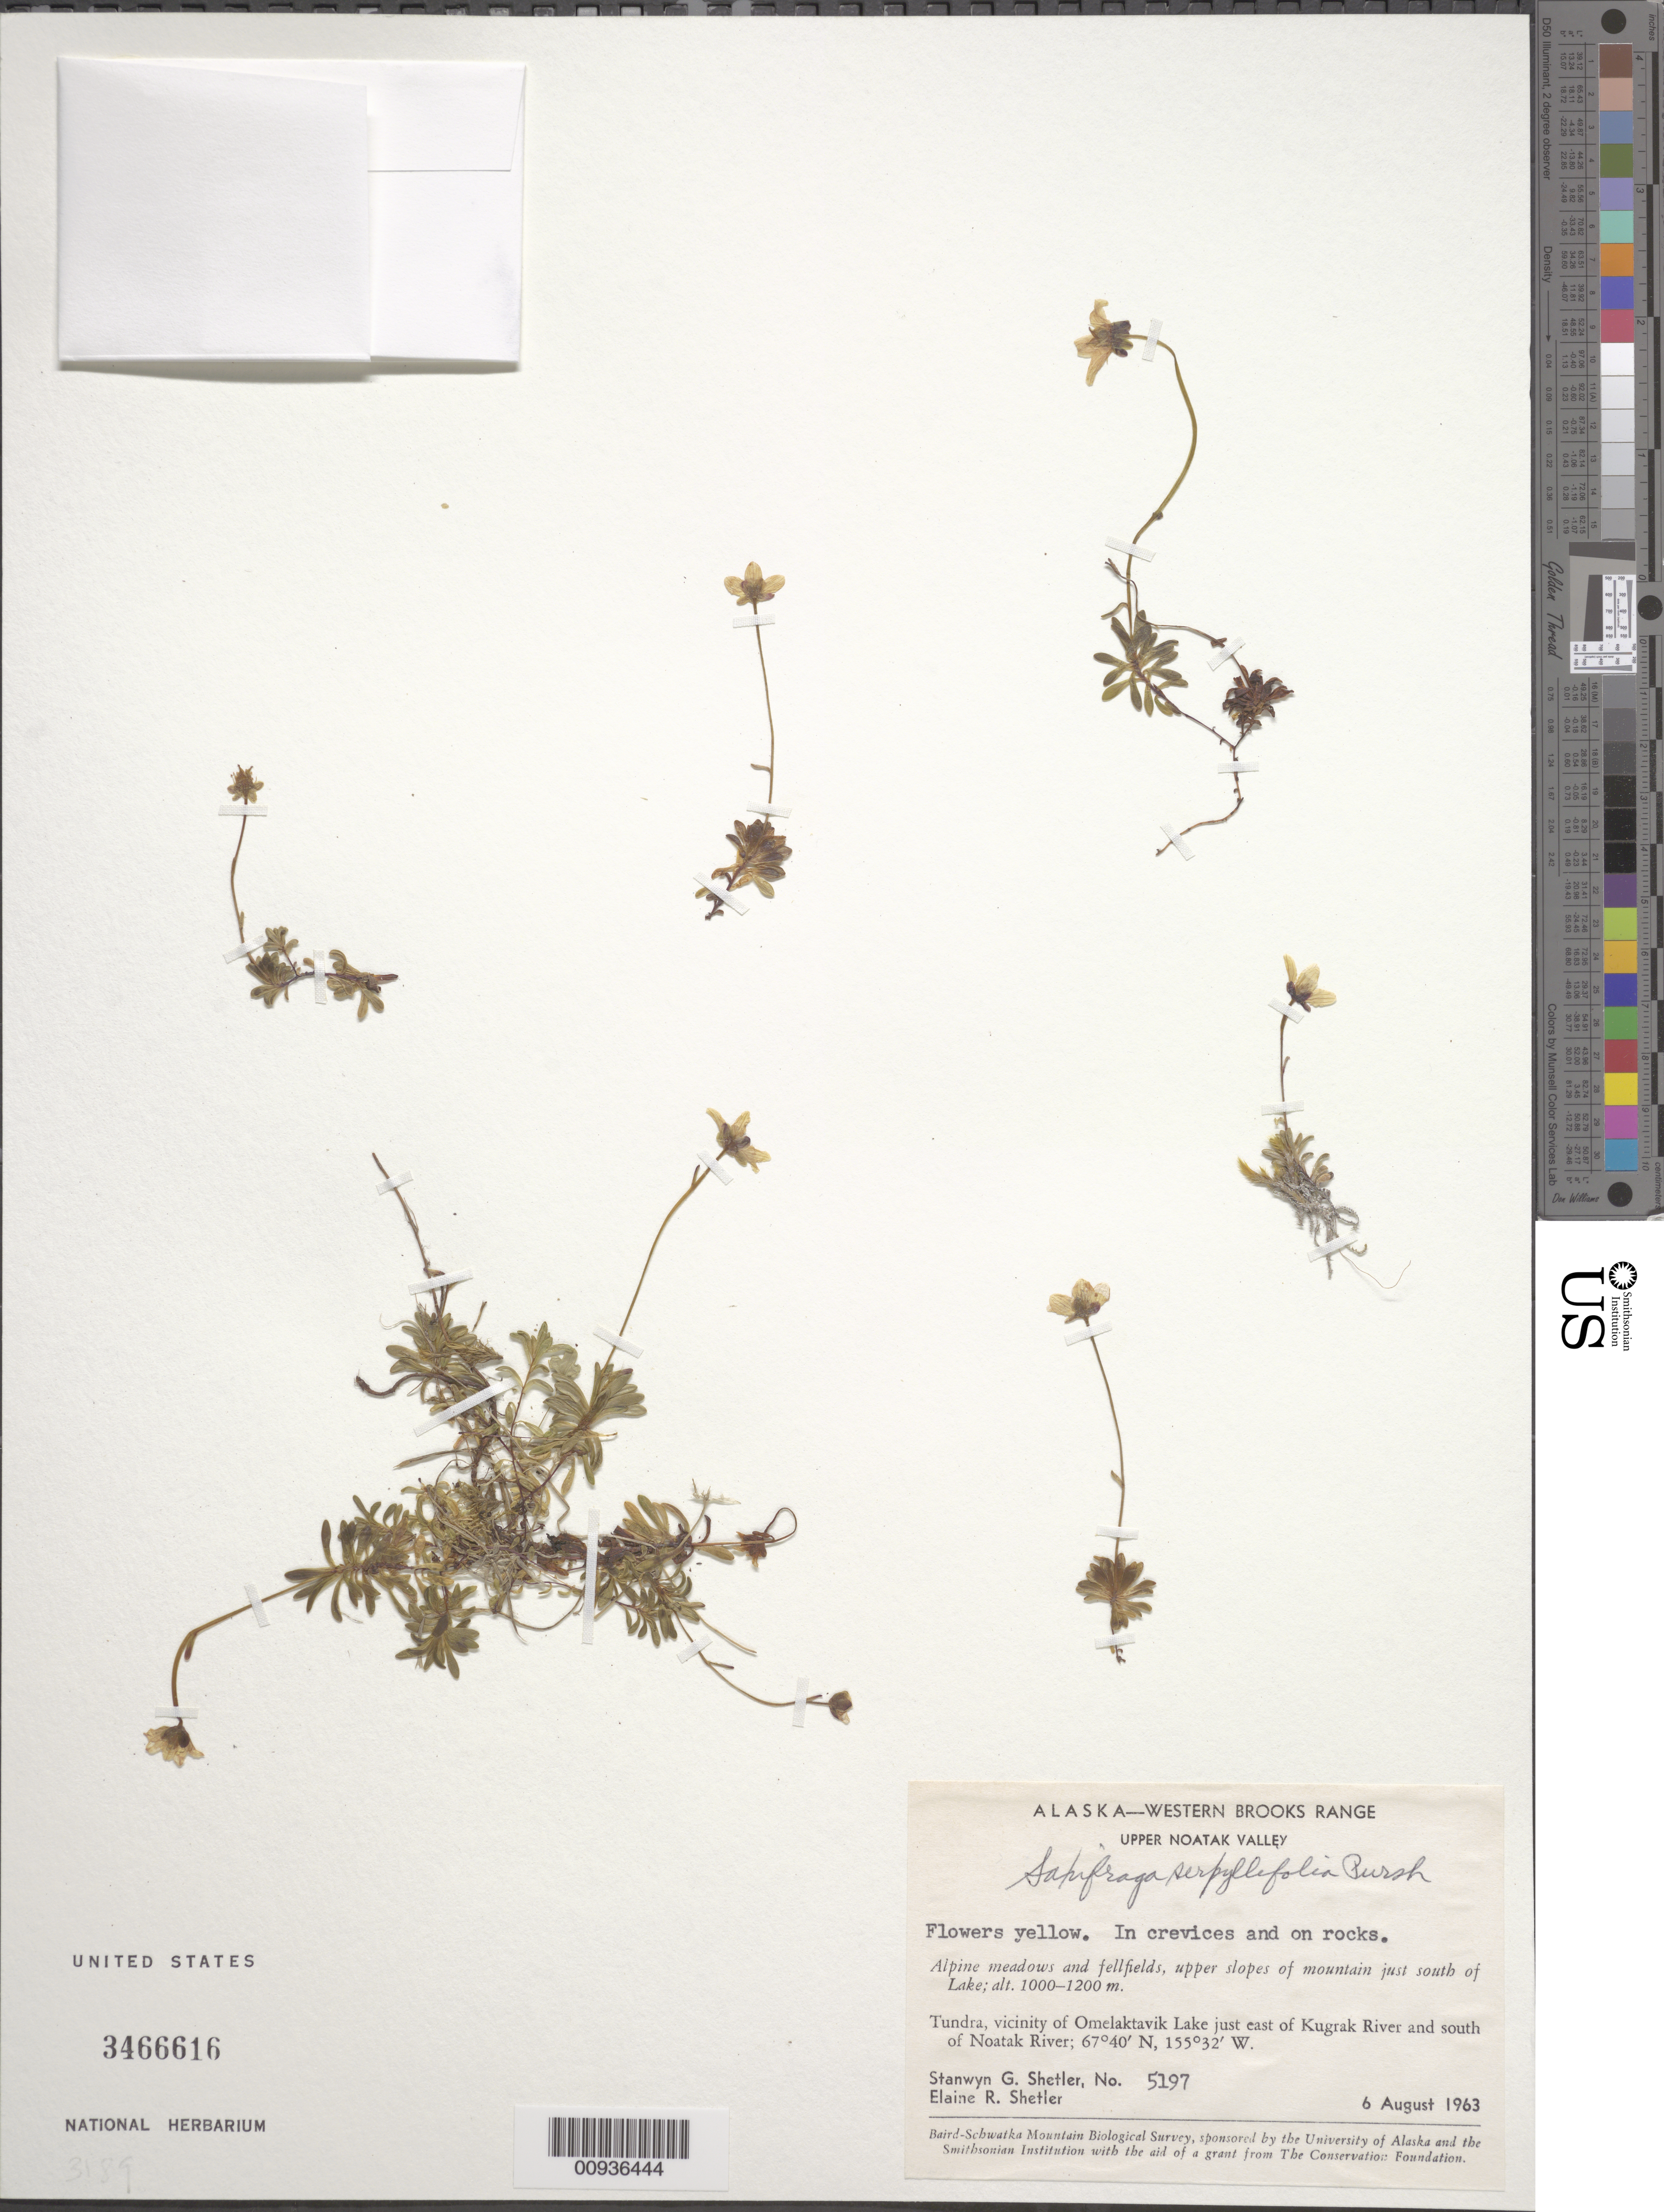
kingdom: Plantae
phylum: Tracheophyta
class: Magnoliopsida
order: Saxifragales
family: Saxifragaceae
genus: Saxifraga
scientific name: Saxifraga serpyllifolia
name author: Pursh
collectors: S. Shetler & E. R. Shetler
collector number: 5197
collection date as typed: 06 Aug 1963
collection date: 1963-08-06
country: United States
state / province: Alaska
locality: Vicinity of Omelaktavik Lake just east of Kugrak River and south of Noatak River. Western Brooks Range, Upper Noatak Valley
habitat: Tundra. Alpine meadows and fellfields, upper slopes of mountain just south of Lake. In crevices and on rocks.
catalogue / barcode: US 3466616